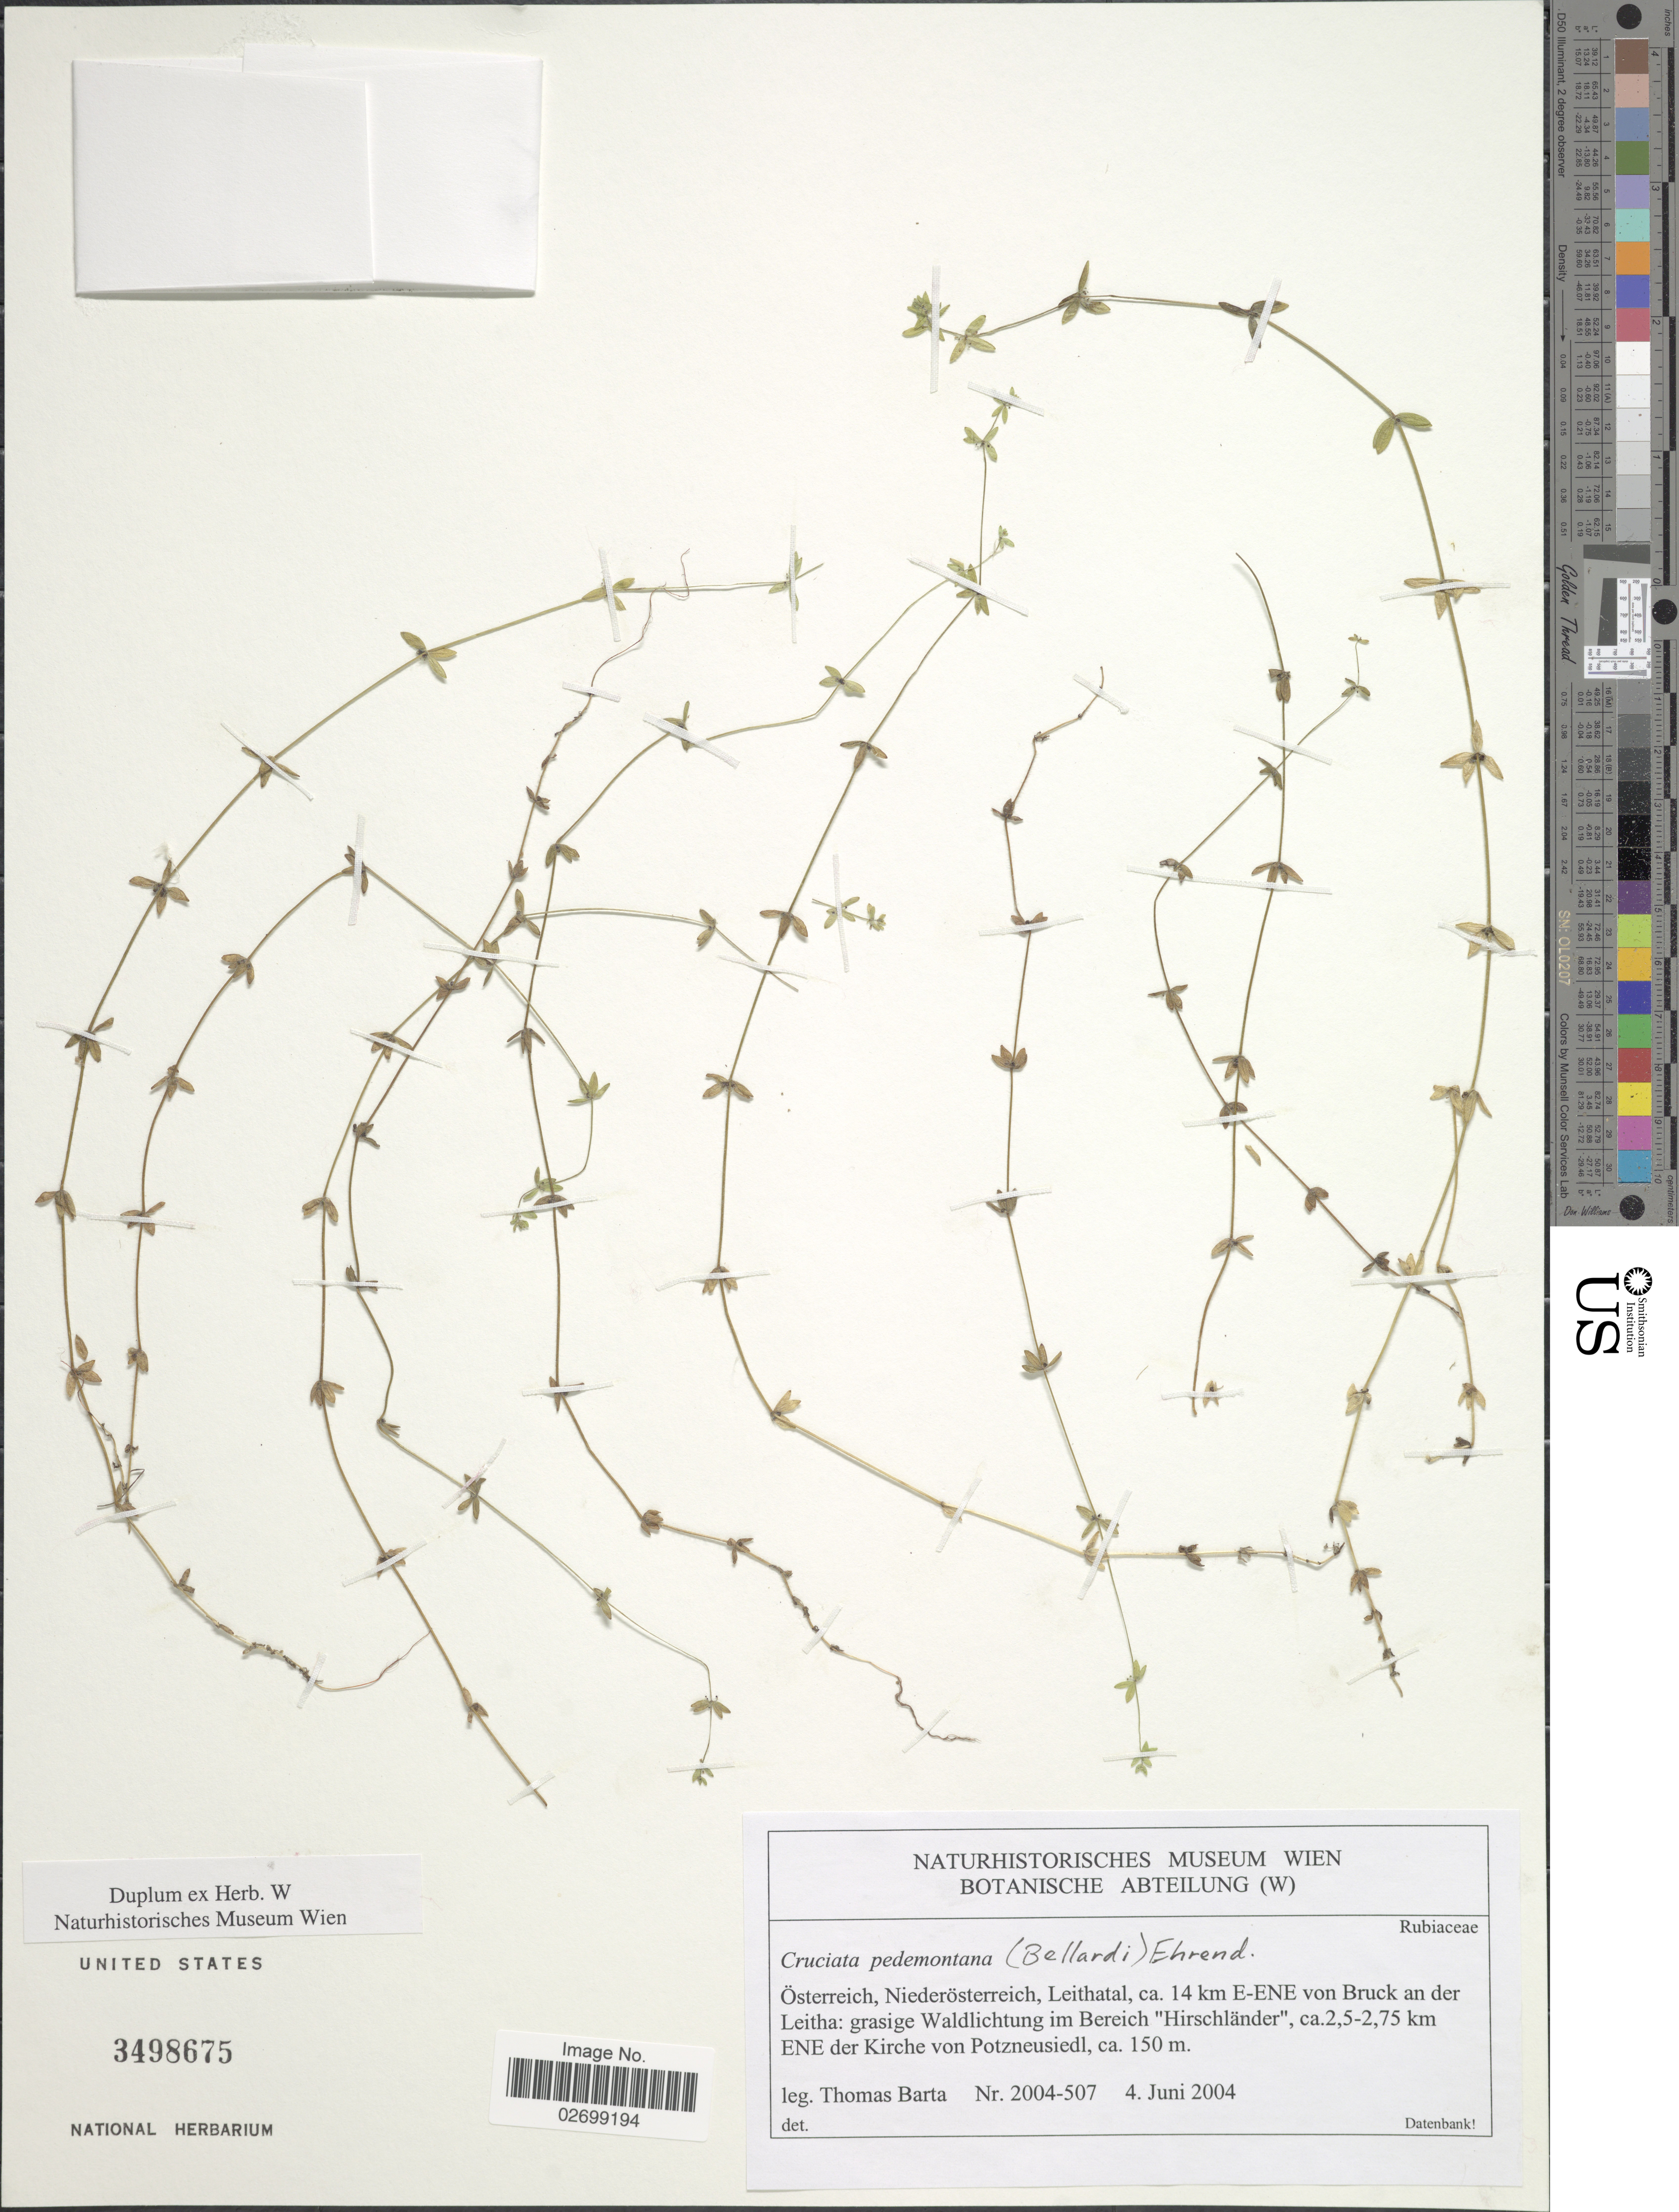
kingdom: Plantae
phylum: Tracheophyta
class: Magnoliopsida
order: Gentianales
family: Rubiaceae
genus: Cruciata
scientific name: Cruciata pedemontana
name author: (Bellardi) Ehrend.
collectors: T. Barta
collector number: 2004-507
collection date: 2004-06-04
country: Austria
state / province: Niederosterreich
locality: Osterreich, Lethatal, ca. 14 km E-ENE von Bruck and der Leitha: grasige Waldlichtung im Bereich "Hirschlander", ca. 25,5-2,75 km ENE der Kirche von Potzneusiedl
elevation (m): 150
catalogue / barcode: US 3498675